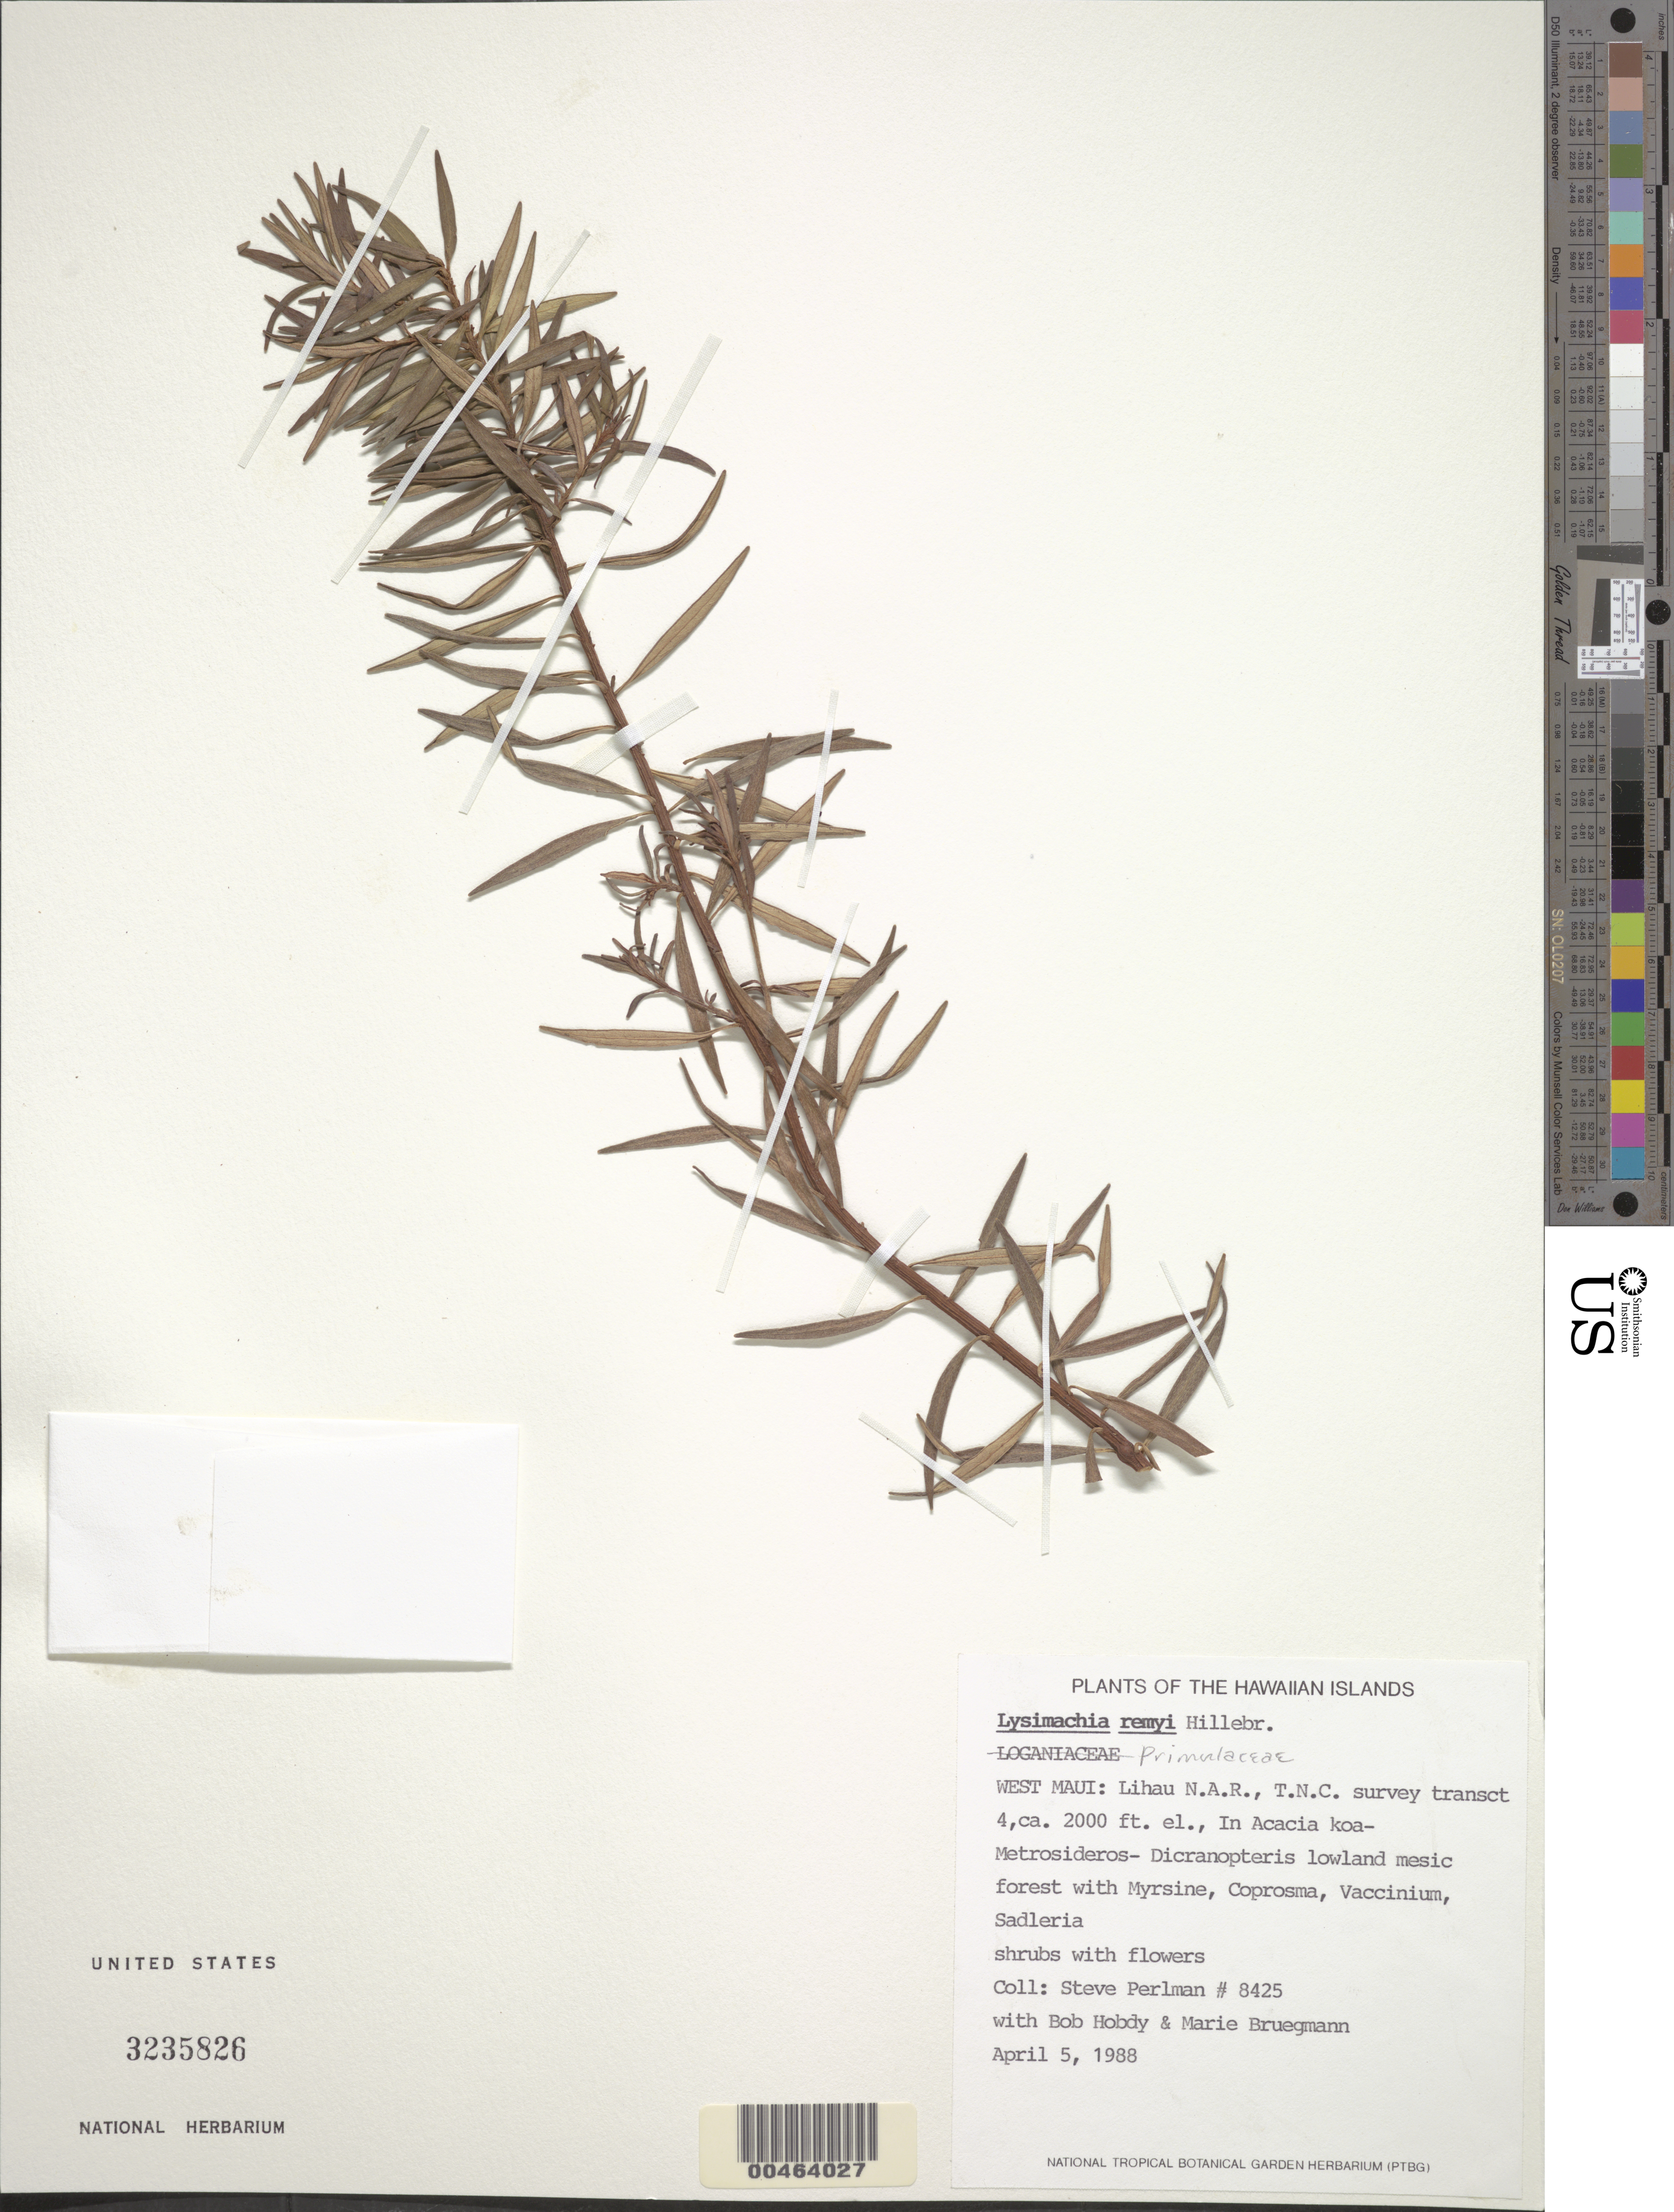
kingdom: Plantae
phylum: Tracheophyta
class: Magnoliopsida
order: Ericales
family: Primulaceae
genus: Lysimachia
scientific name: Lysimachia remyi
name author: Hillebr.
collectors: S. P. Perlman, B. Hobdy & M. Bruegmann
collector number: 8425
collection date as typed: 5 Apr 1988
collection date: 1988-04-05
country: United States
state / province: Hawaii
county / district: Maui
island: Maui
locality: West Maui: Lihau N.A.R., T.N.C. survey transect 4.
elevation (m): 610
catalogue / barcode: US 3235826